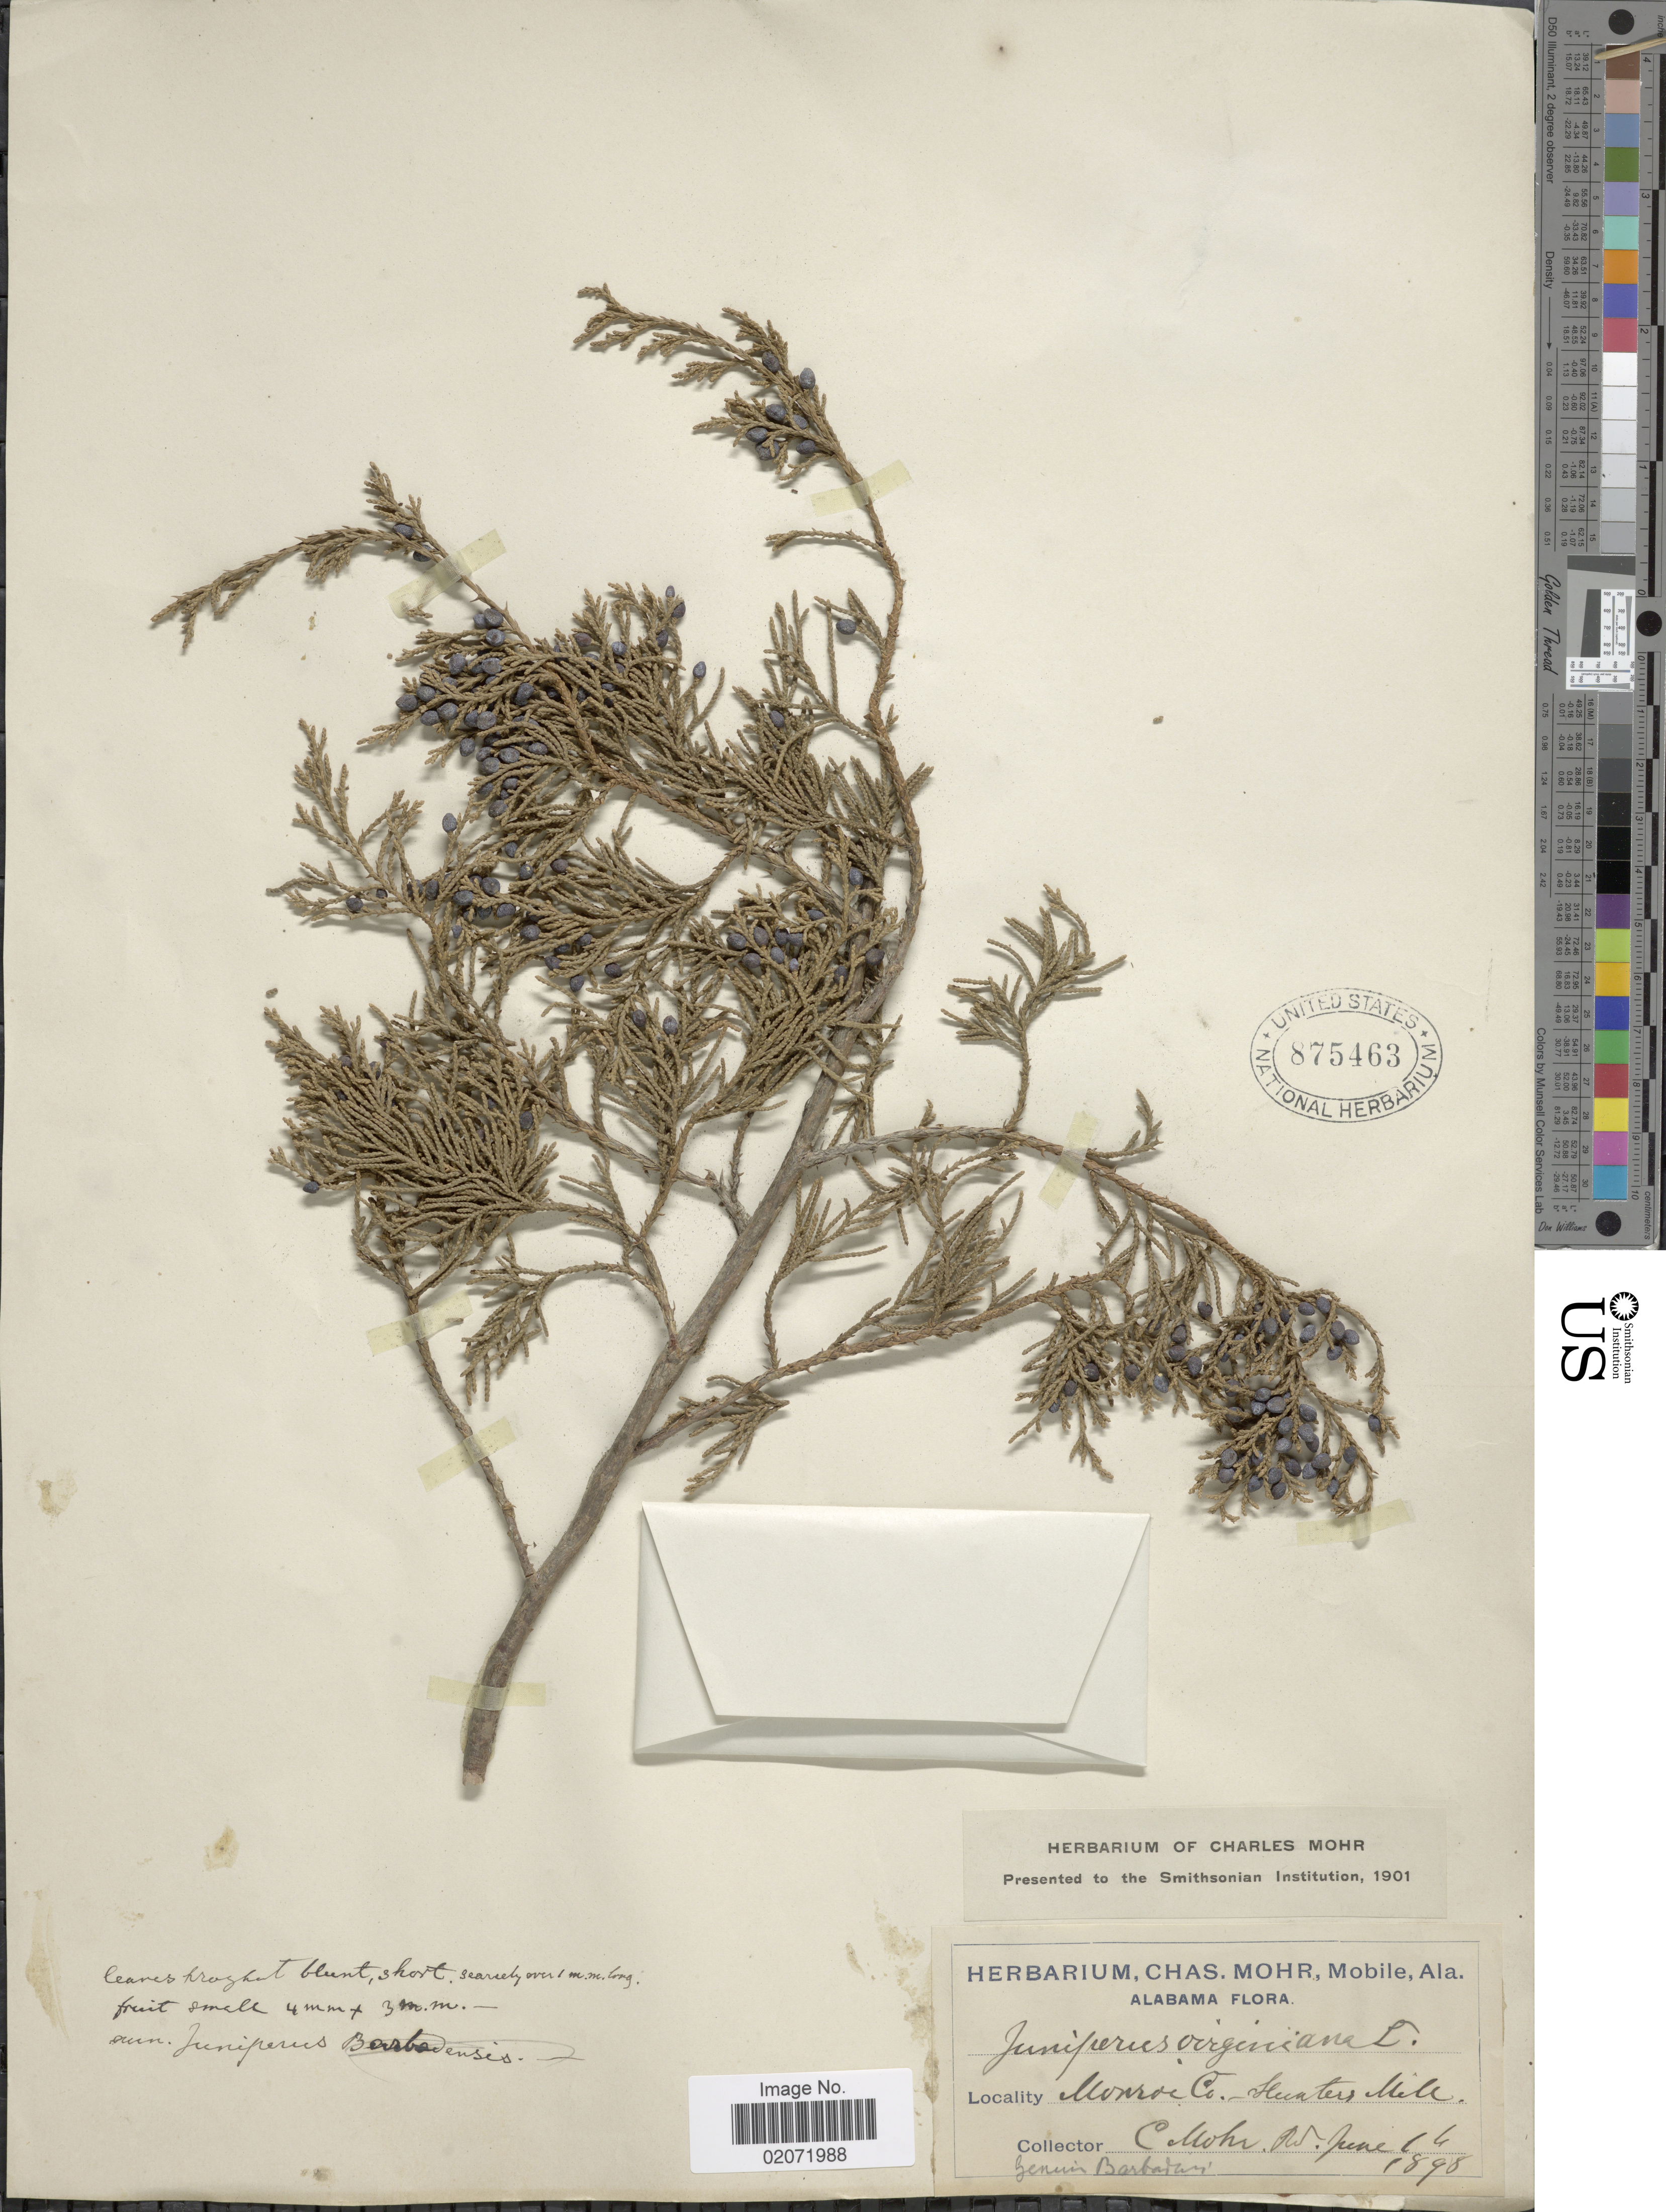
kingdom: Plantae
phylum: Tracheophyta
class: Pinopsida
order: Pinales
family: Cupressaceae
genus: Juniperus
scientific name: Juniperus virginiana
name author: L.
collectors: C. T. Mohr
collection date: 1898-06-14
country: United States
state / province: Alabama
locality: Monroe Co., Hunters Mill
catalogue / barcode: US 875463